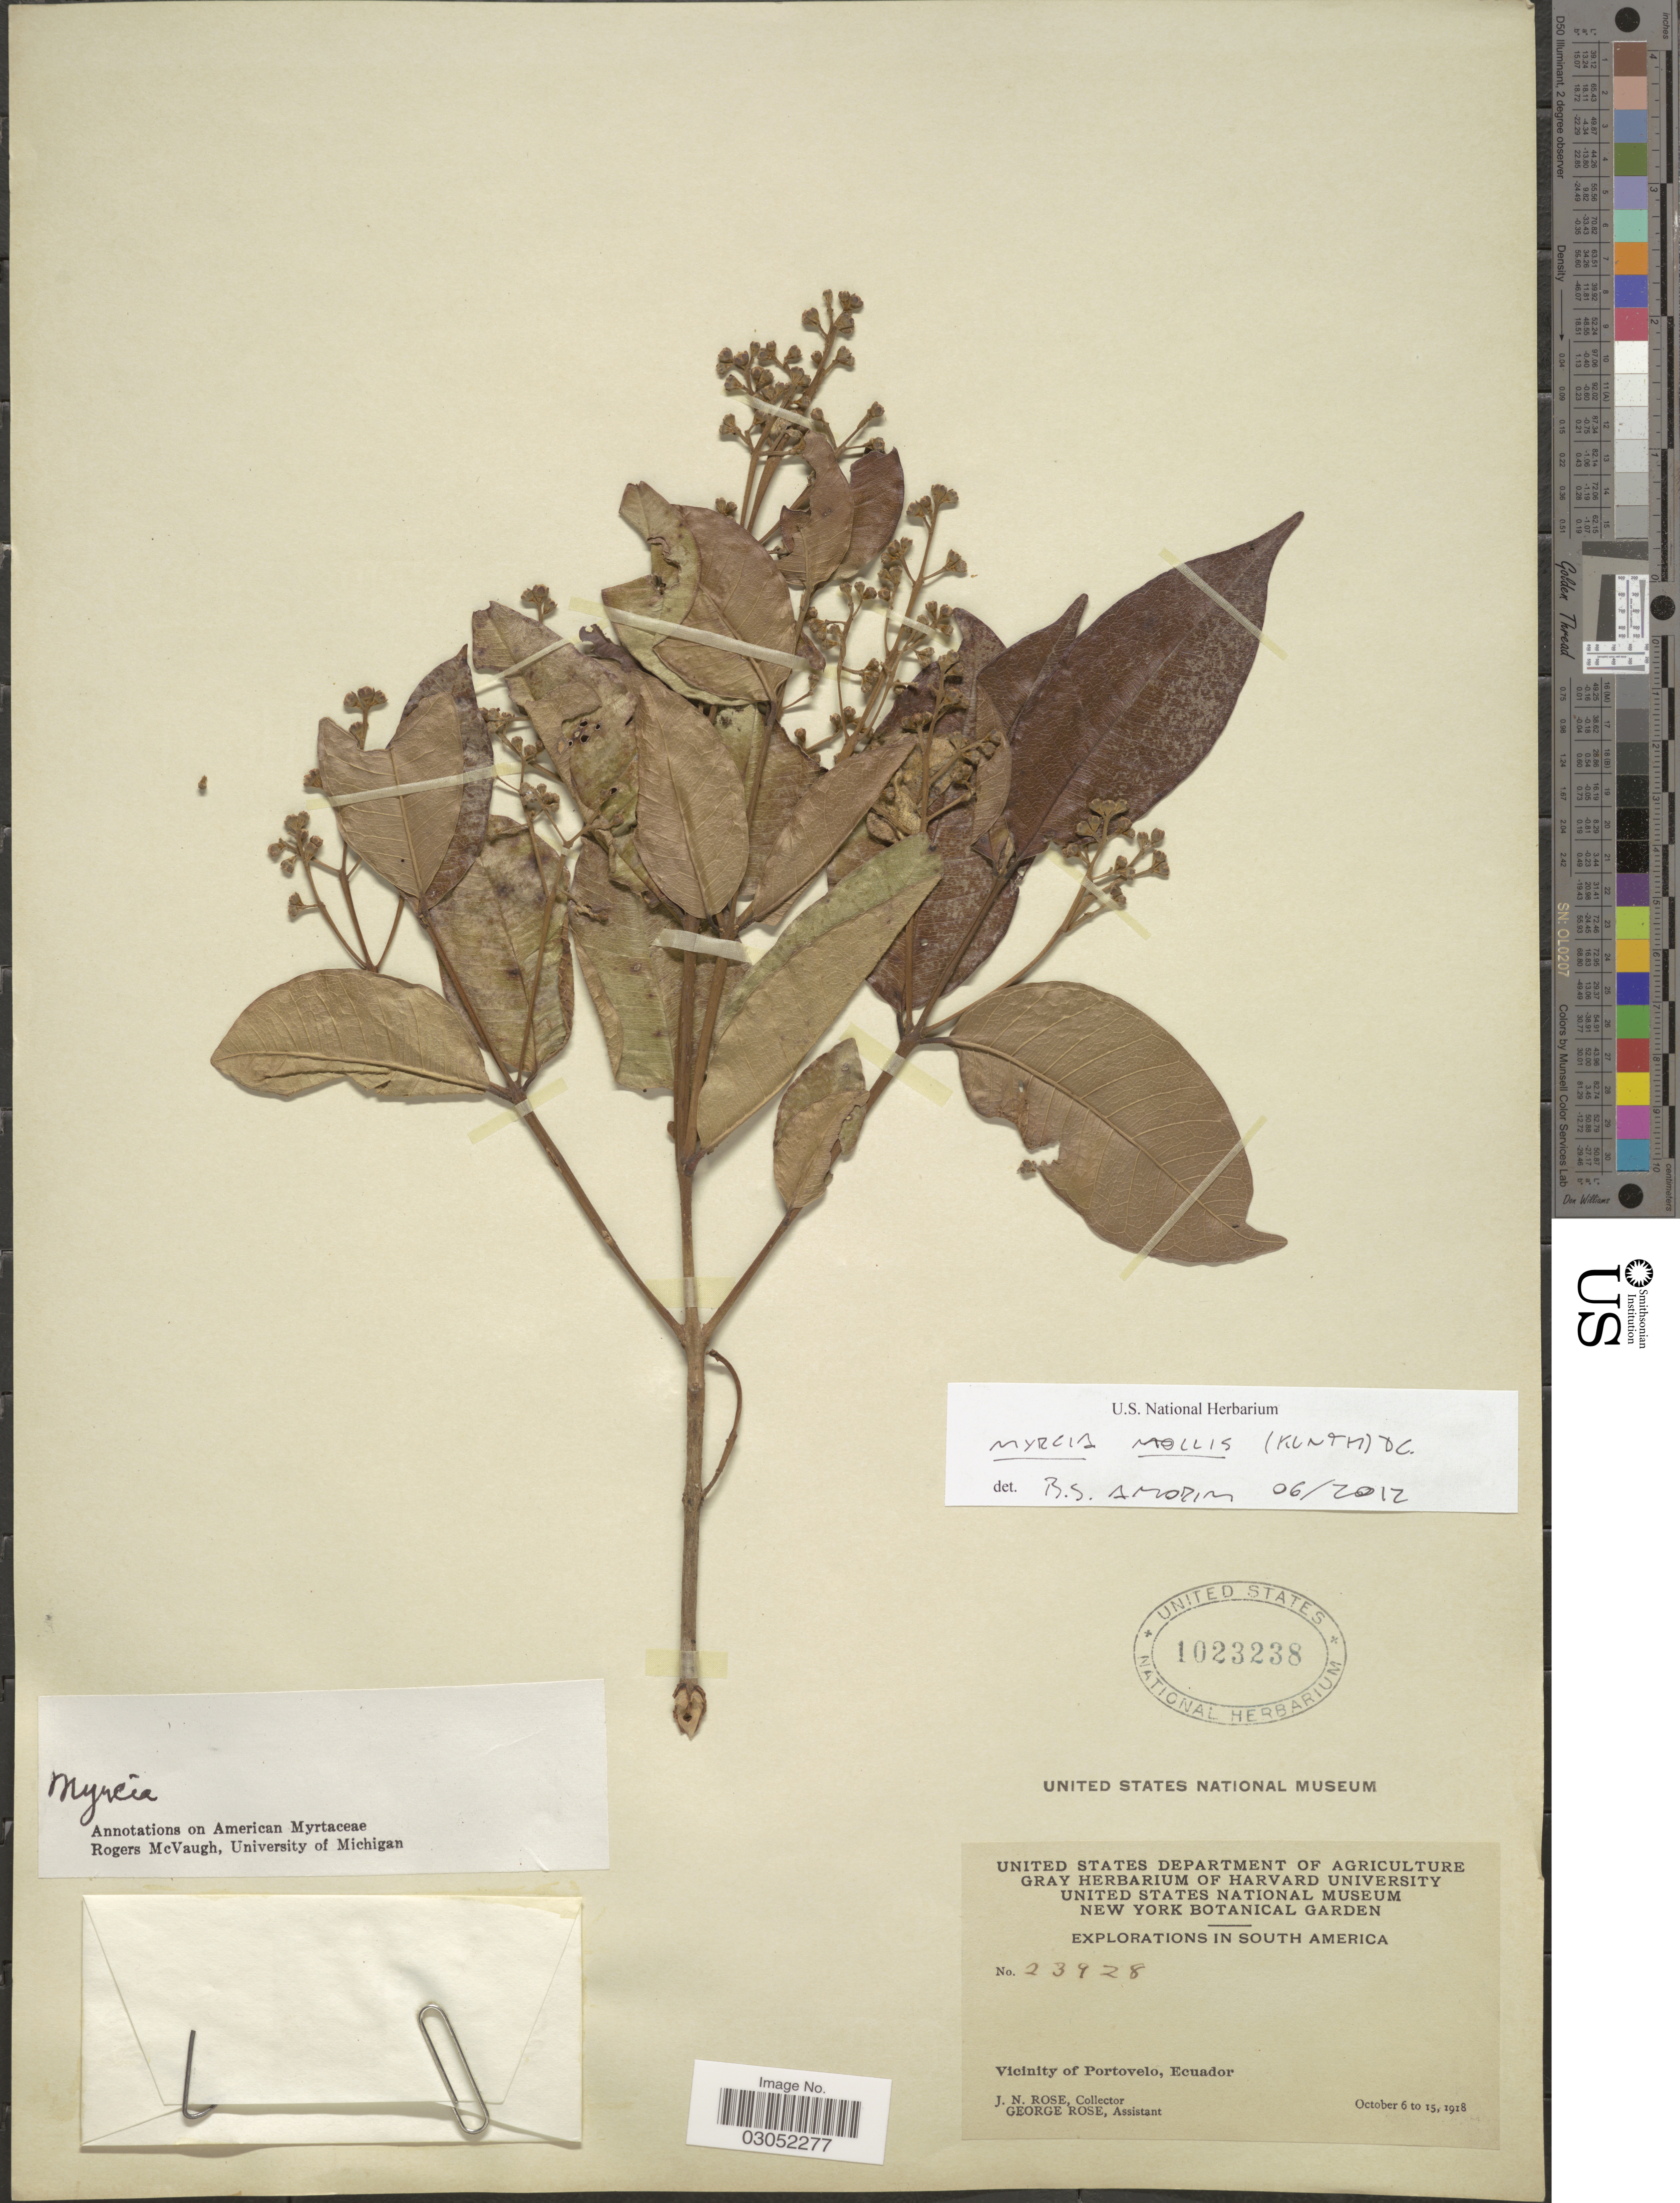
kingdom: Plantae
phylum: Tracheophyta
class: Magnoliopsida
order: Myrtales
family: Myrtaceae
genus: Myrcia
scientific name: Myrcia mollis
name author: (Kunth) DC.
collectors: J. N. Rose & G. Rose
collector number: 23928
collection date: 1918-10-06/1918-10-15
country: Ecuador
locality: Vicinity of Portovelo.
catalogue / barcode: US 1023238